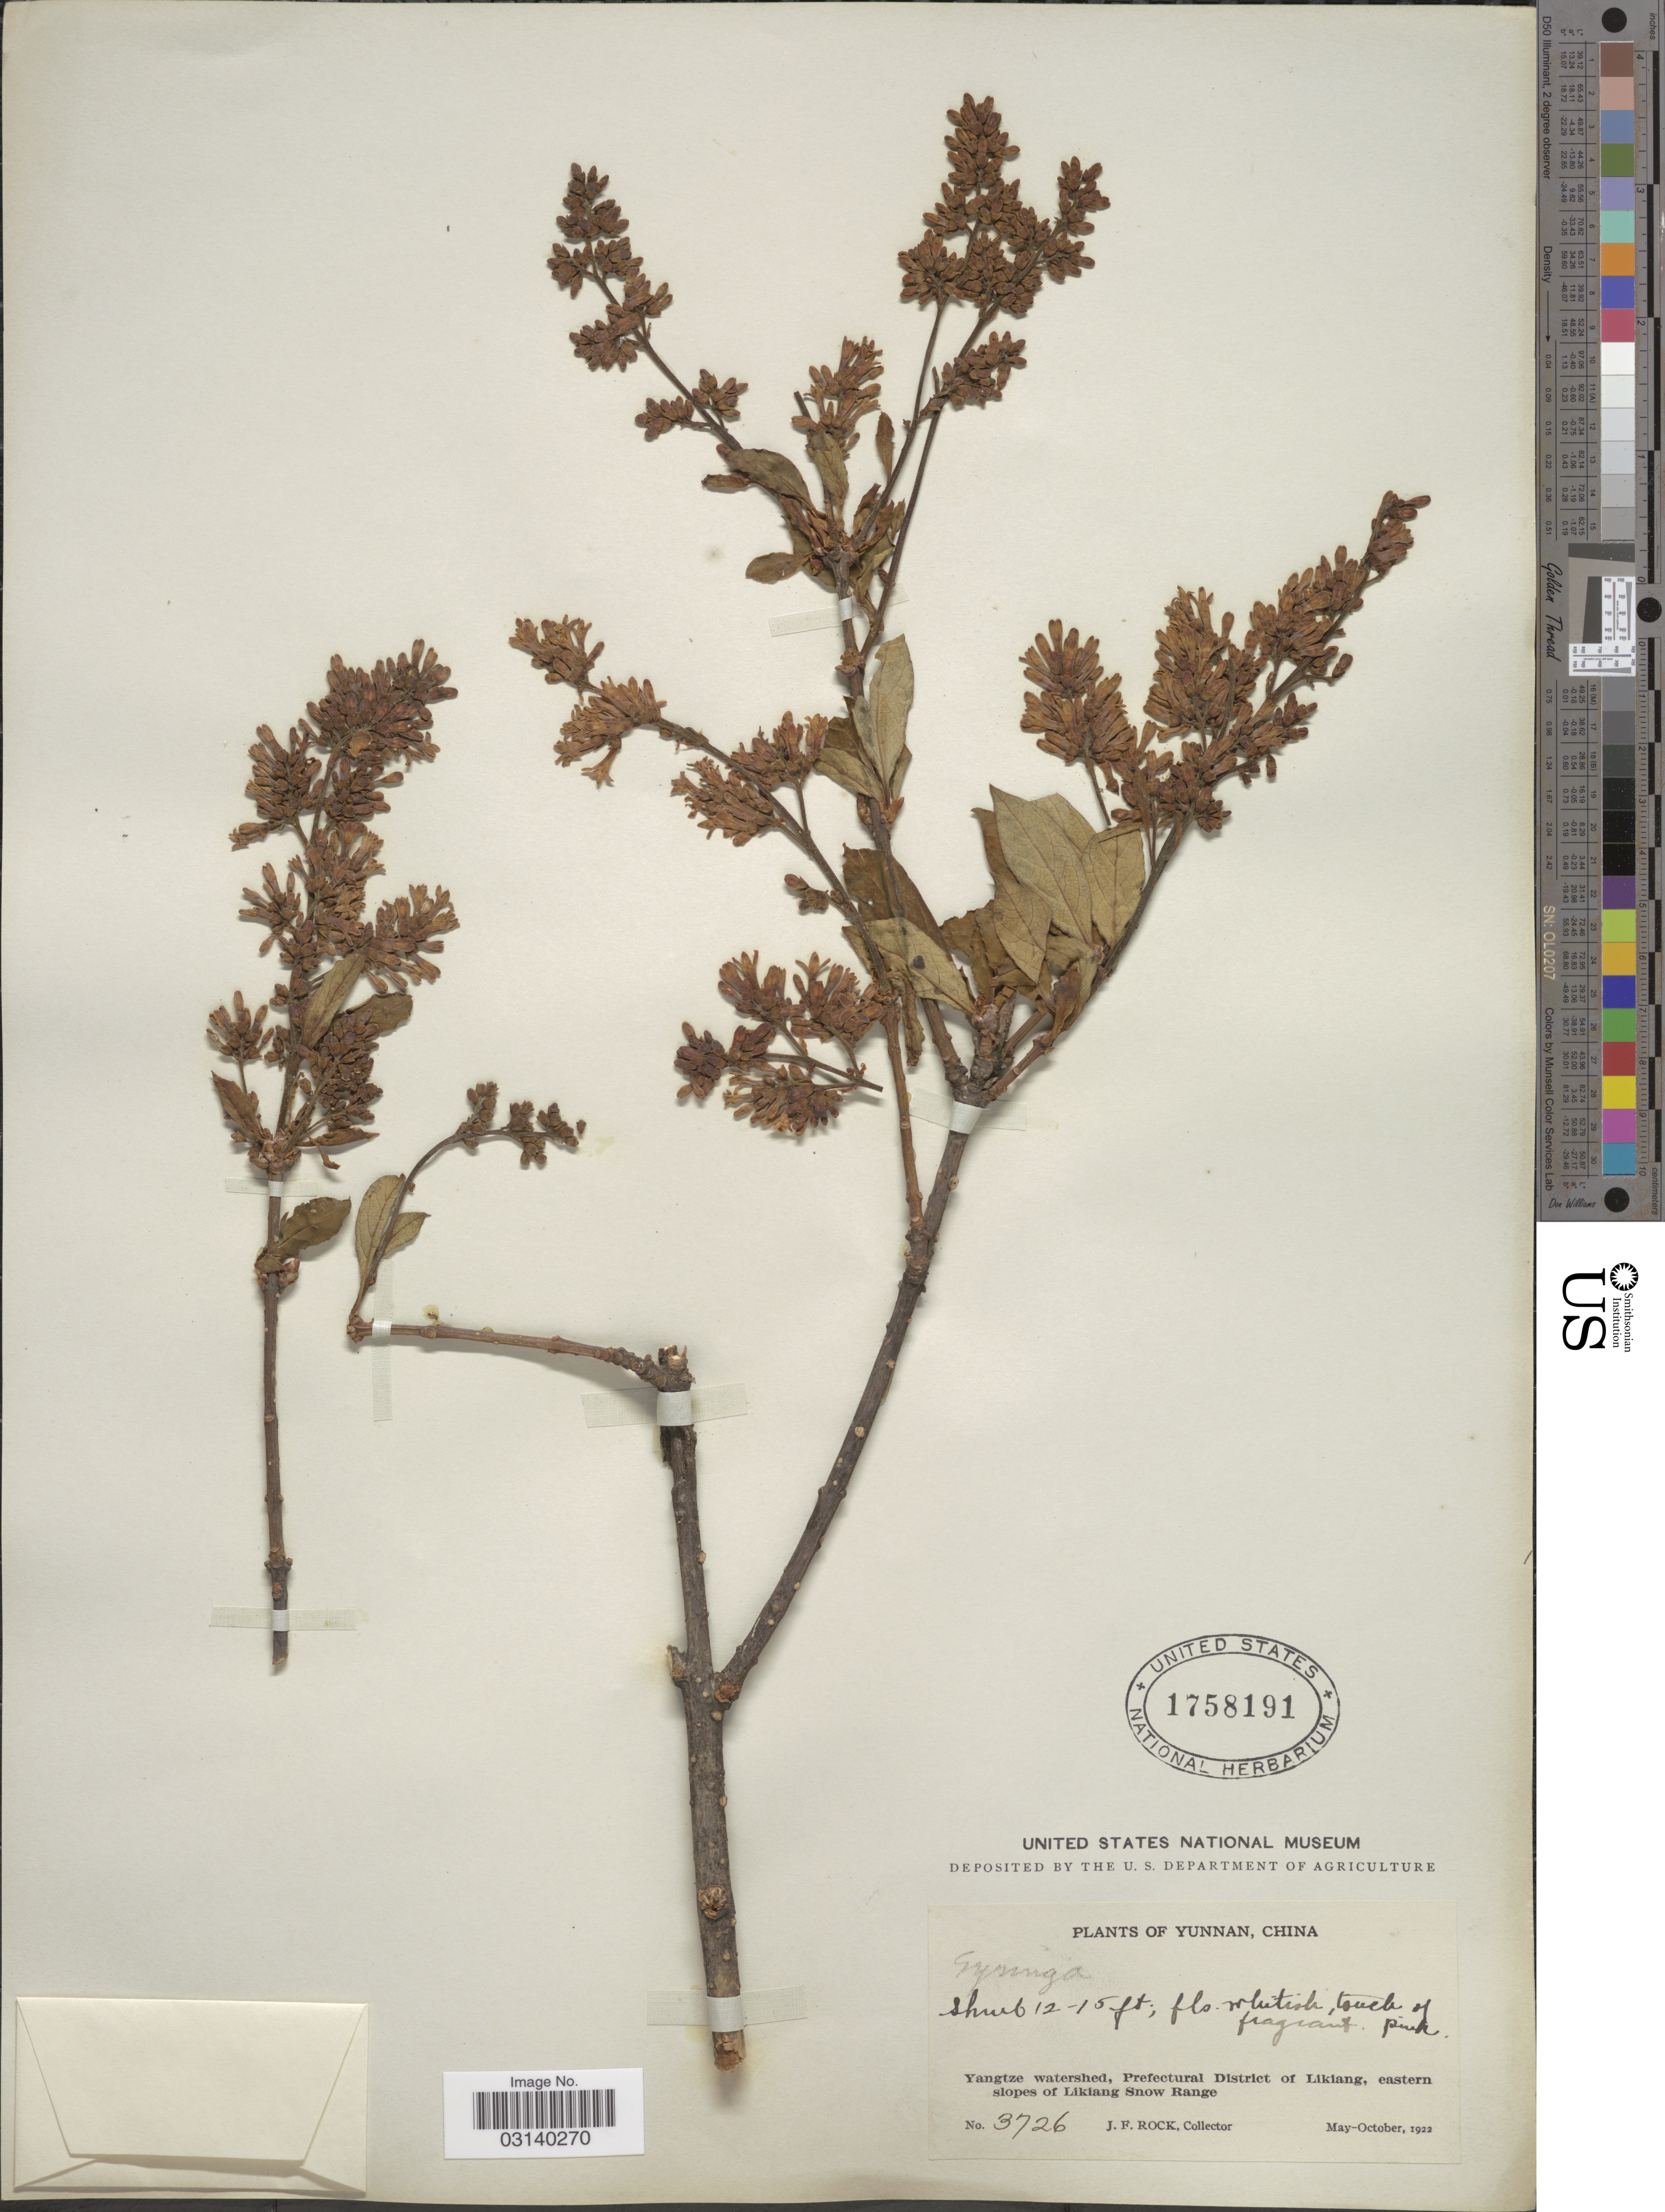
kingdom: Plantae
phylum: Tracheophyta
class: Magnoliopsida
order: Lamiales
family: Oleaceae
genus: Syringa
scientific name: Syringa sp.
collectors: J. Rock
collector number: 3726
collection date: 1922-05/1922-10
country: China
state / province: Yunnan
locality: Yangtze watershed, Prefectural District of Likiang, eastern slopes of Likiang Snow Range.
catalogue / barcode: US 1758191